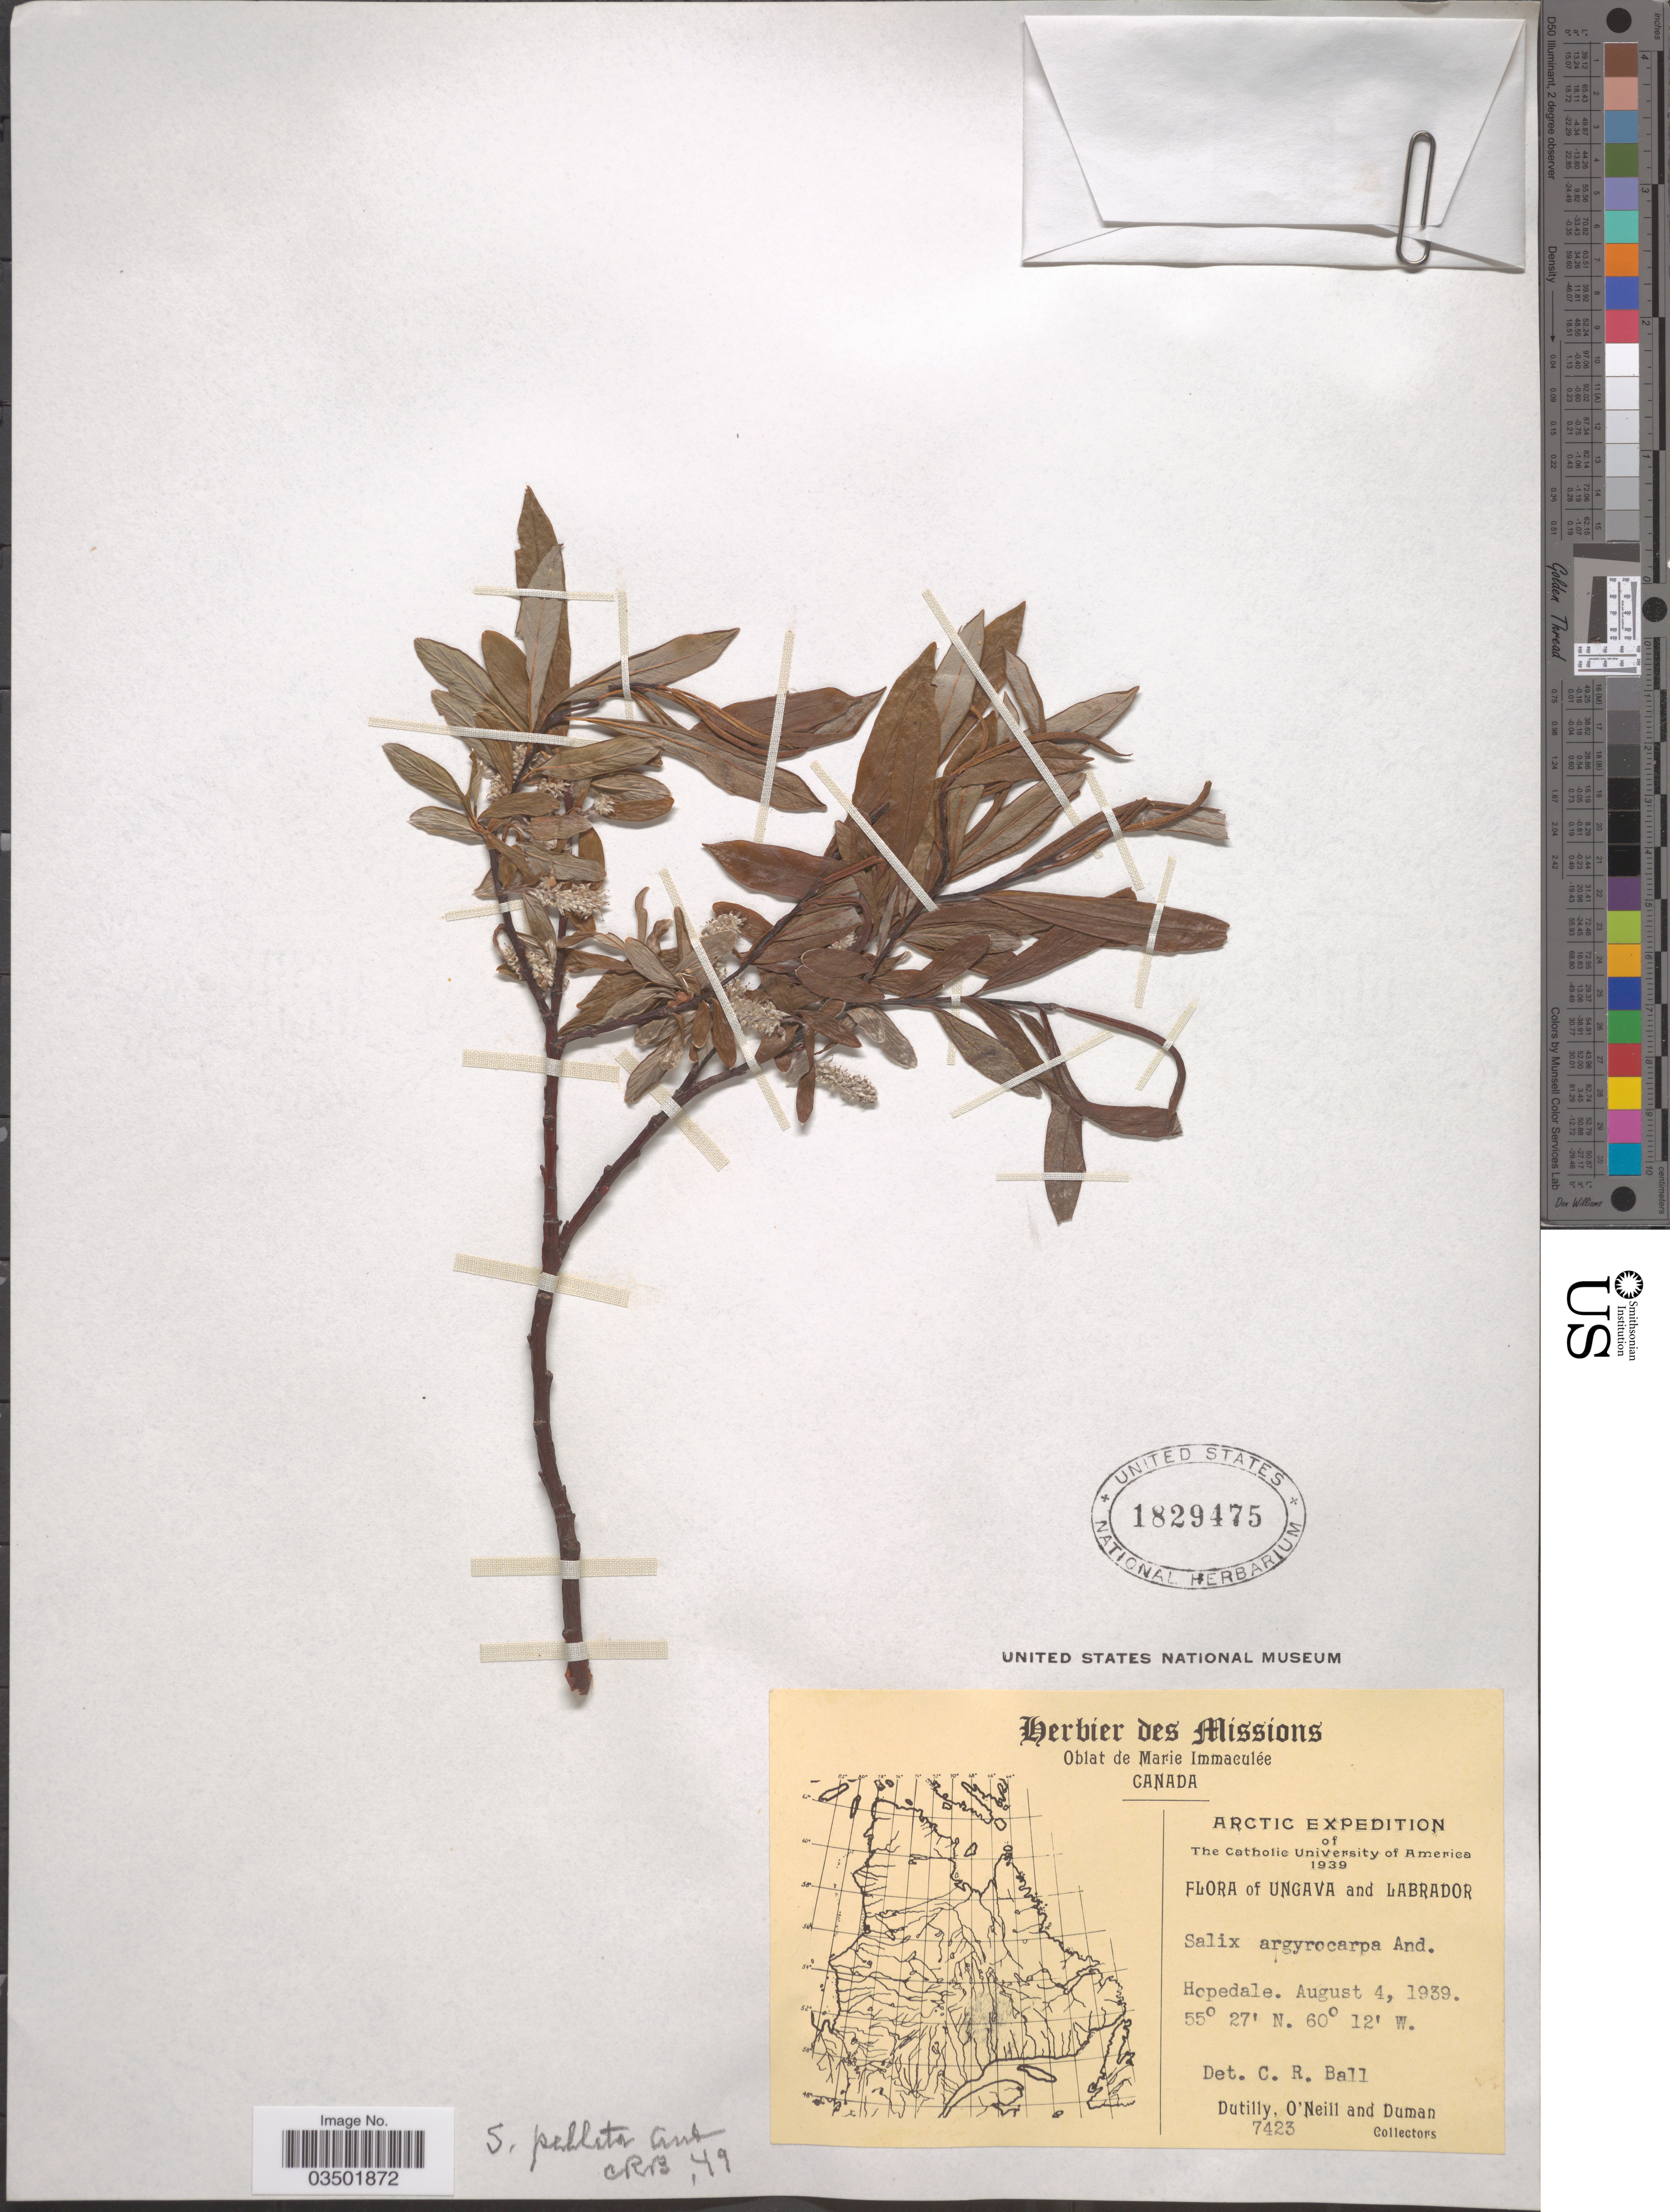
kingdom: Plantae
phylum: Tracheophyta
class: Magnoliopsida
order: Malpighiales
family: Salicaceae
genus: Salix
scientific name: Salix pellita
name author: (Andersson) Bebb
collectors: -. Dutilly, O' Neill & -. Duman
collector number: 7423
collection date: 1939-08-04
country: Canada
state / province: Newfoundland and Labrador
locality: Ungava and Labrador. Hopedale.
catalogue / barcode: US 1829475